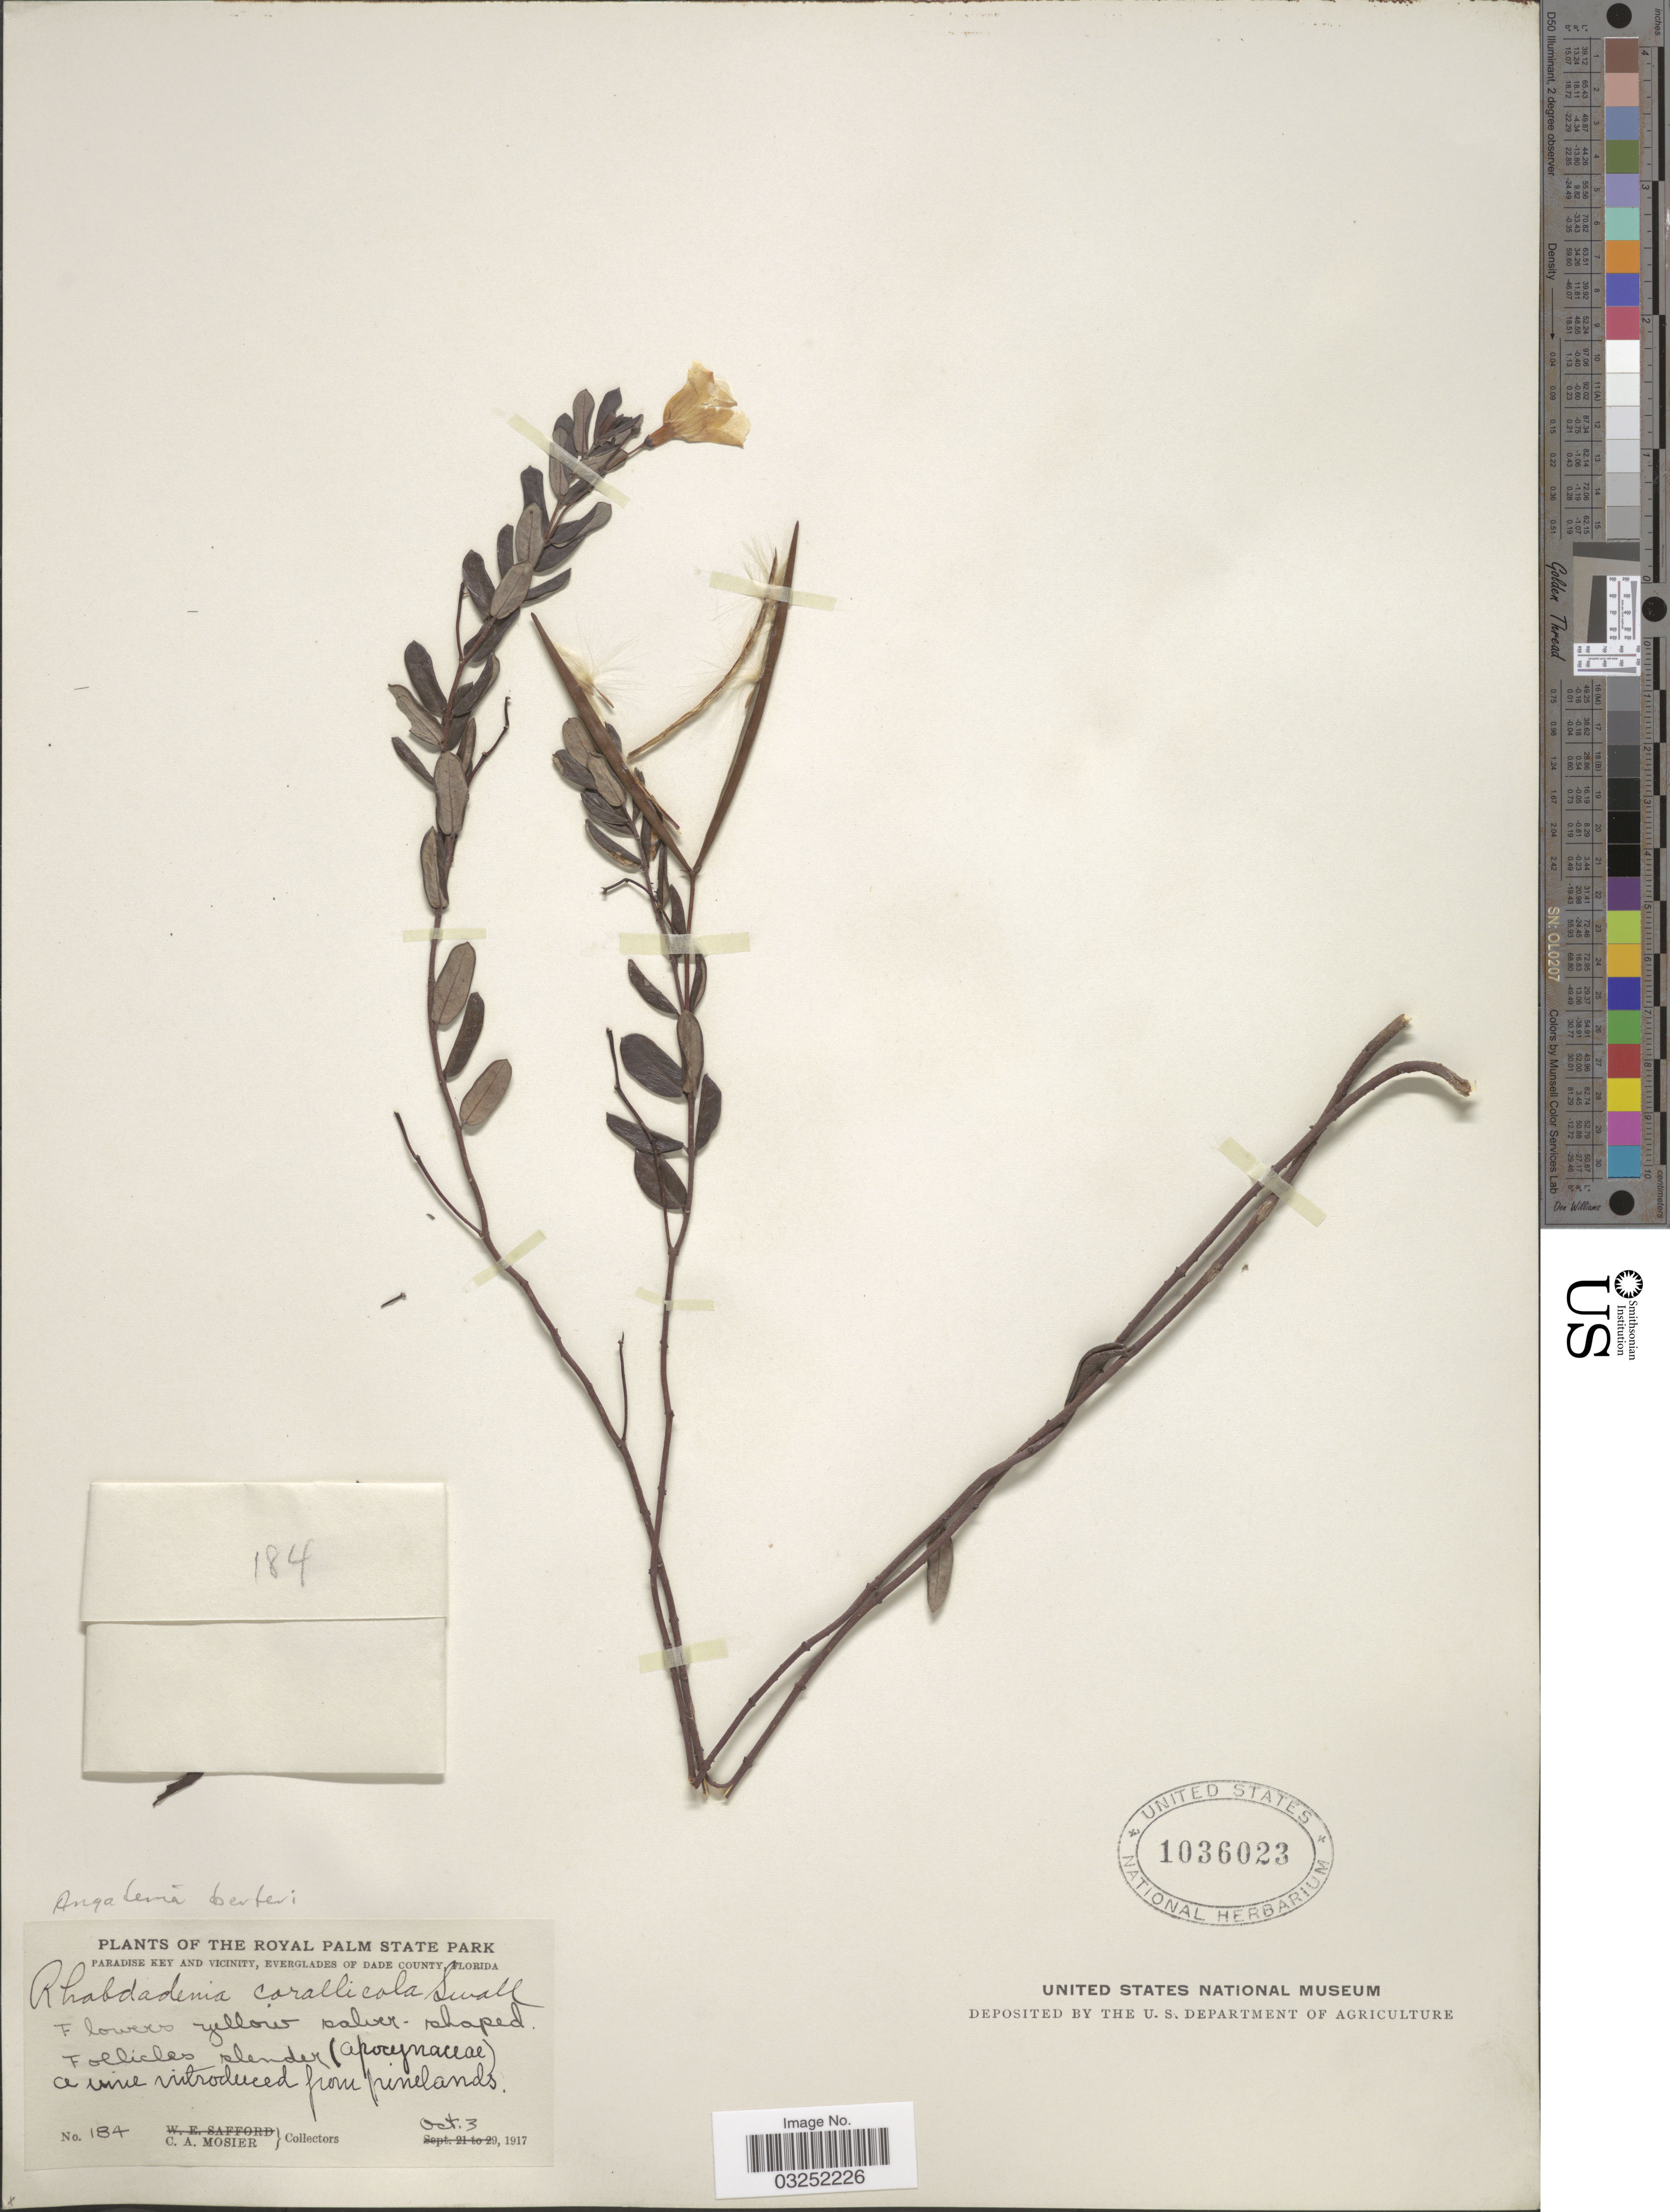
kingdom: Plantae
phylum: Tracheophyta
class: Magnoliopsida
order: Gentianales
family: Apocynaceae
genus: Angadenia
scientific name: Angadenia berteroi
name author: (A. DC.) Miers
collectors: C. A. Mosier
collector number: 184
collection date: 1917-10-03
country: United States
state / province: Florida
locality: The Royal Palm State Park, Paradise Key and vicinity, Everglades of Dade County.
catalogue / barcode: US 1036023